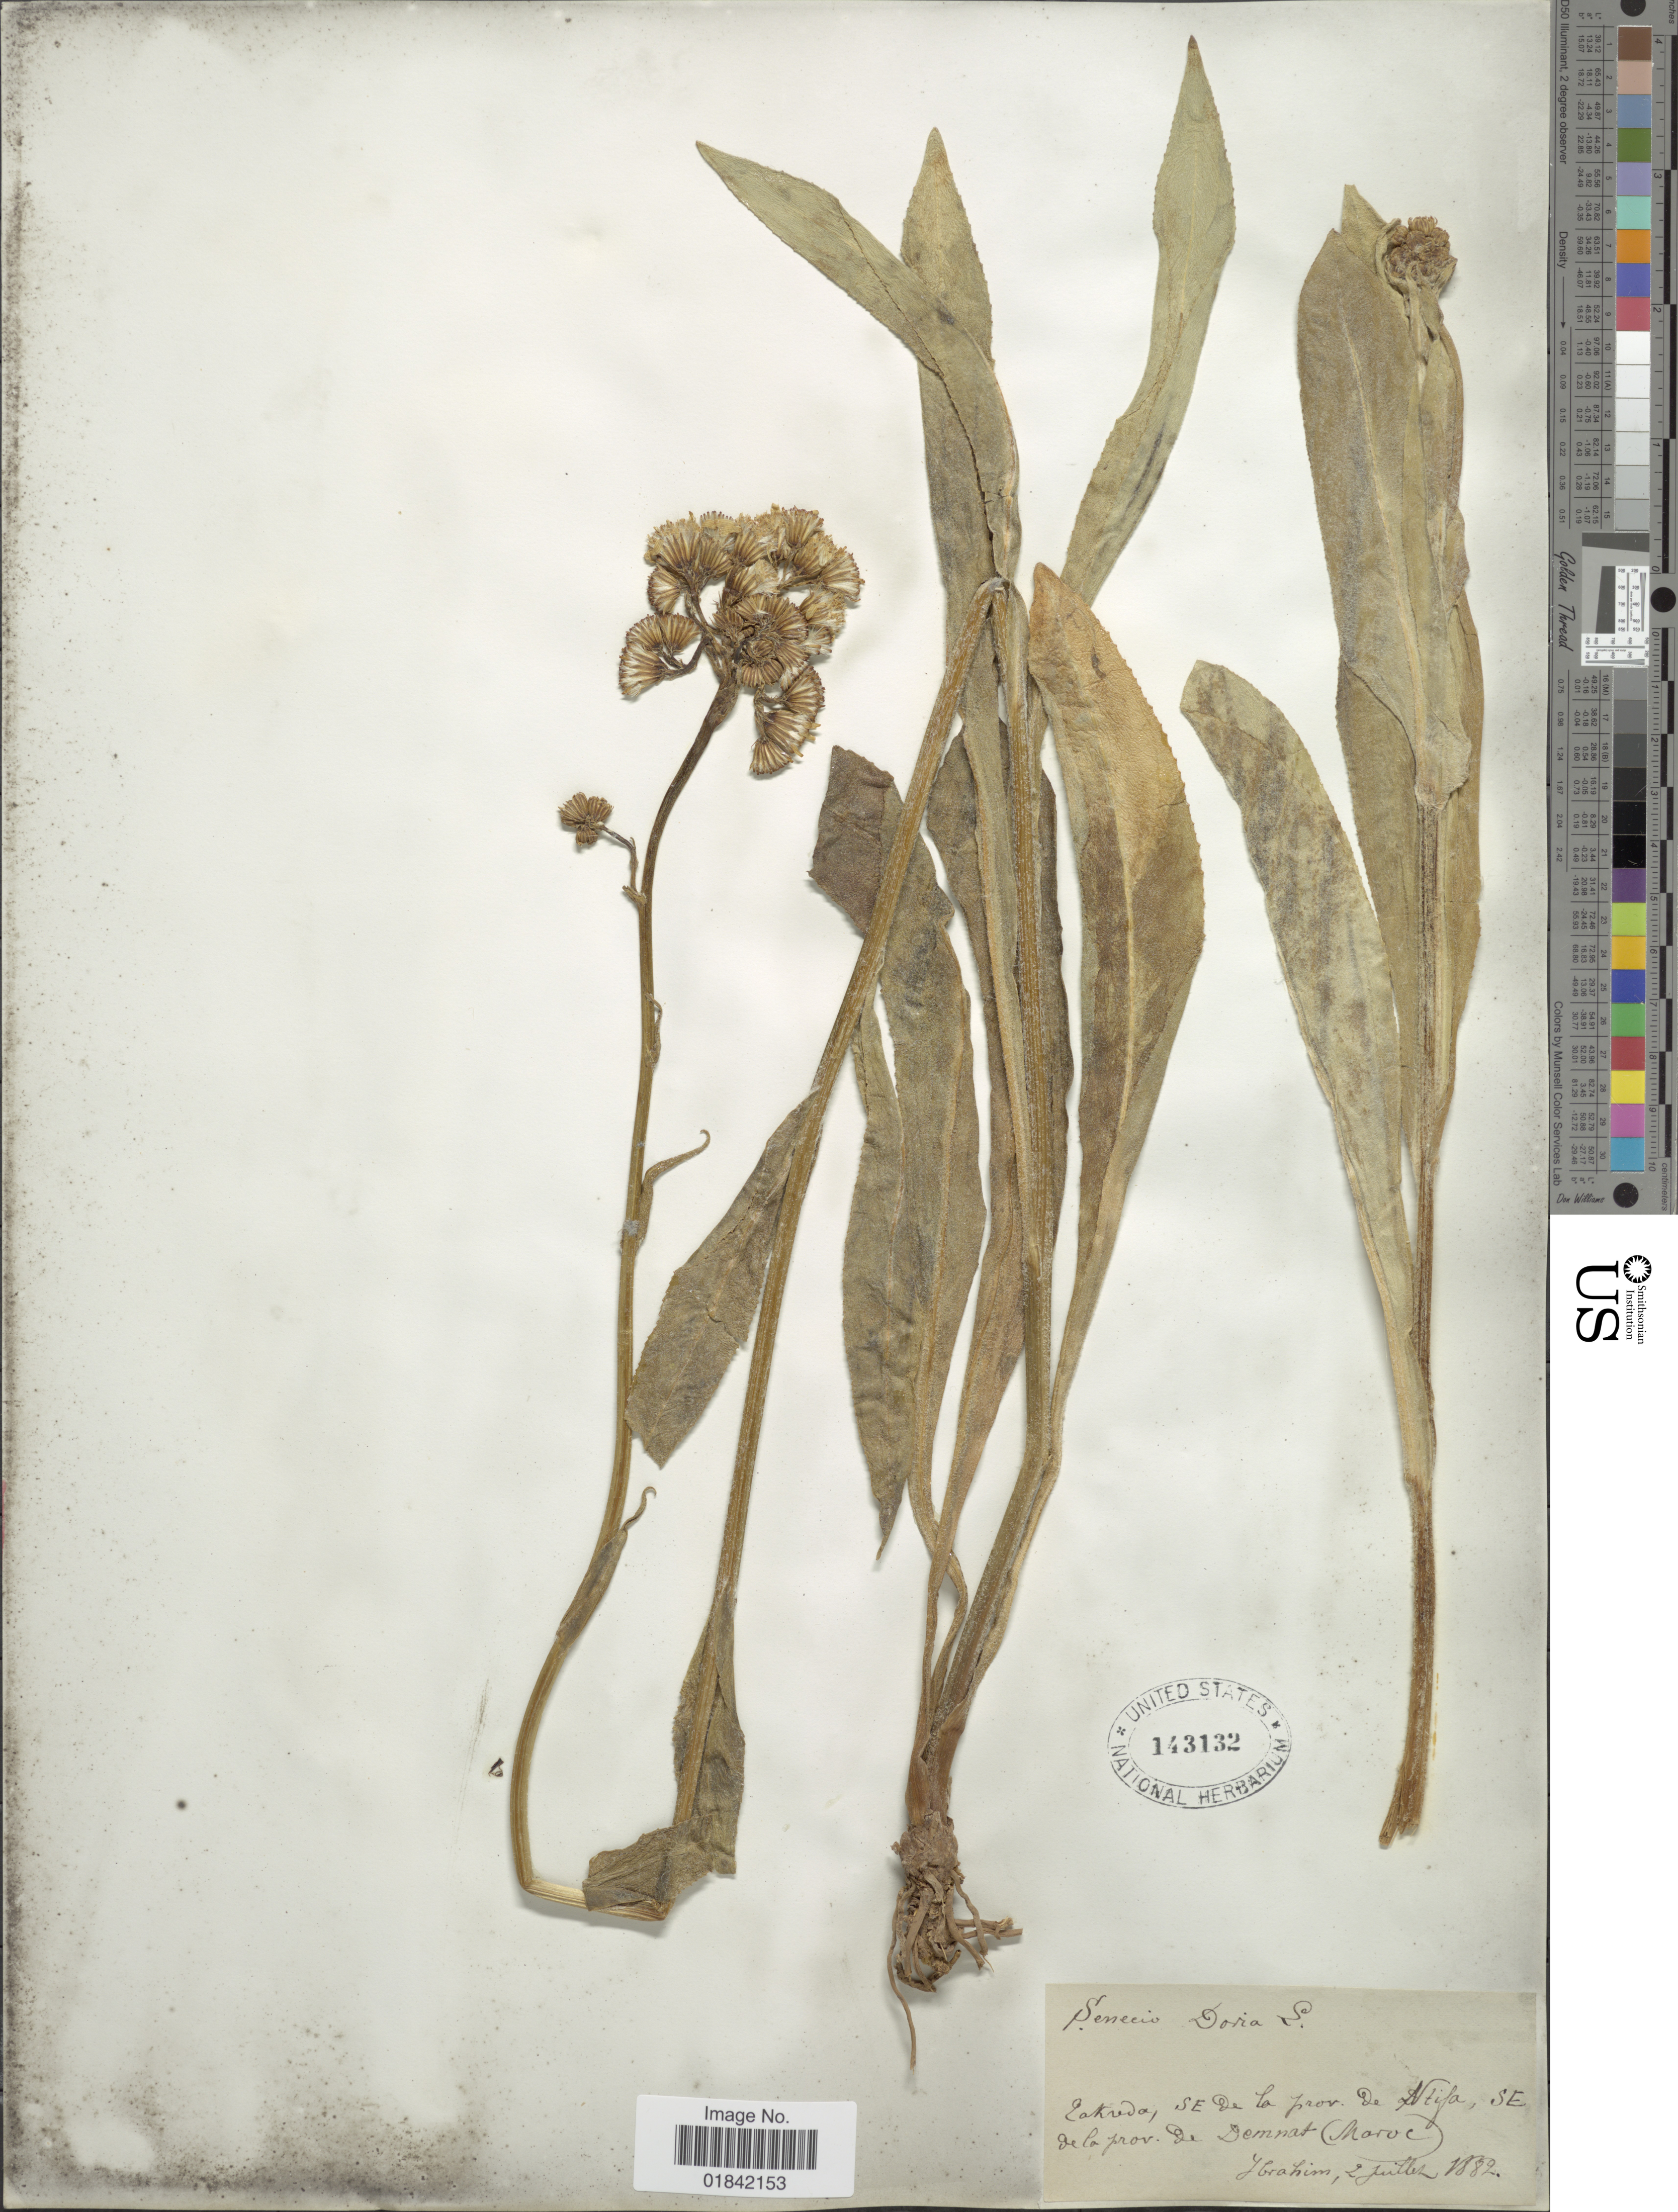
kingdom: Plantae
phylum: Tracheophyta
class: Magnoliopsida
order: Asterales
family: Asteraceae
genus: Senecio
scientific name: Senecio doria L.. nom. cons.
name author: L.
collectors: -. Ibrahim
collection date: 1882-07-02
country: Morocco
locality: Takreda, SE de la prov. De Ntifa, SE de la prov. de Demnat (Maroc).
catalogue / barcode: US 143132